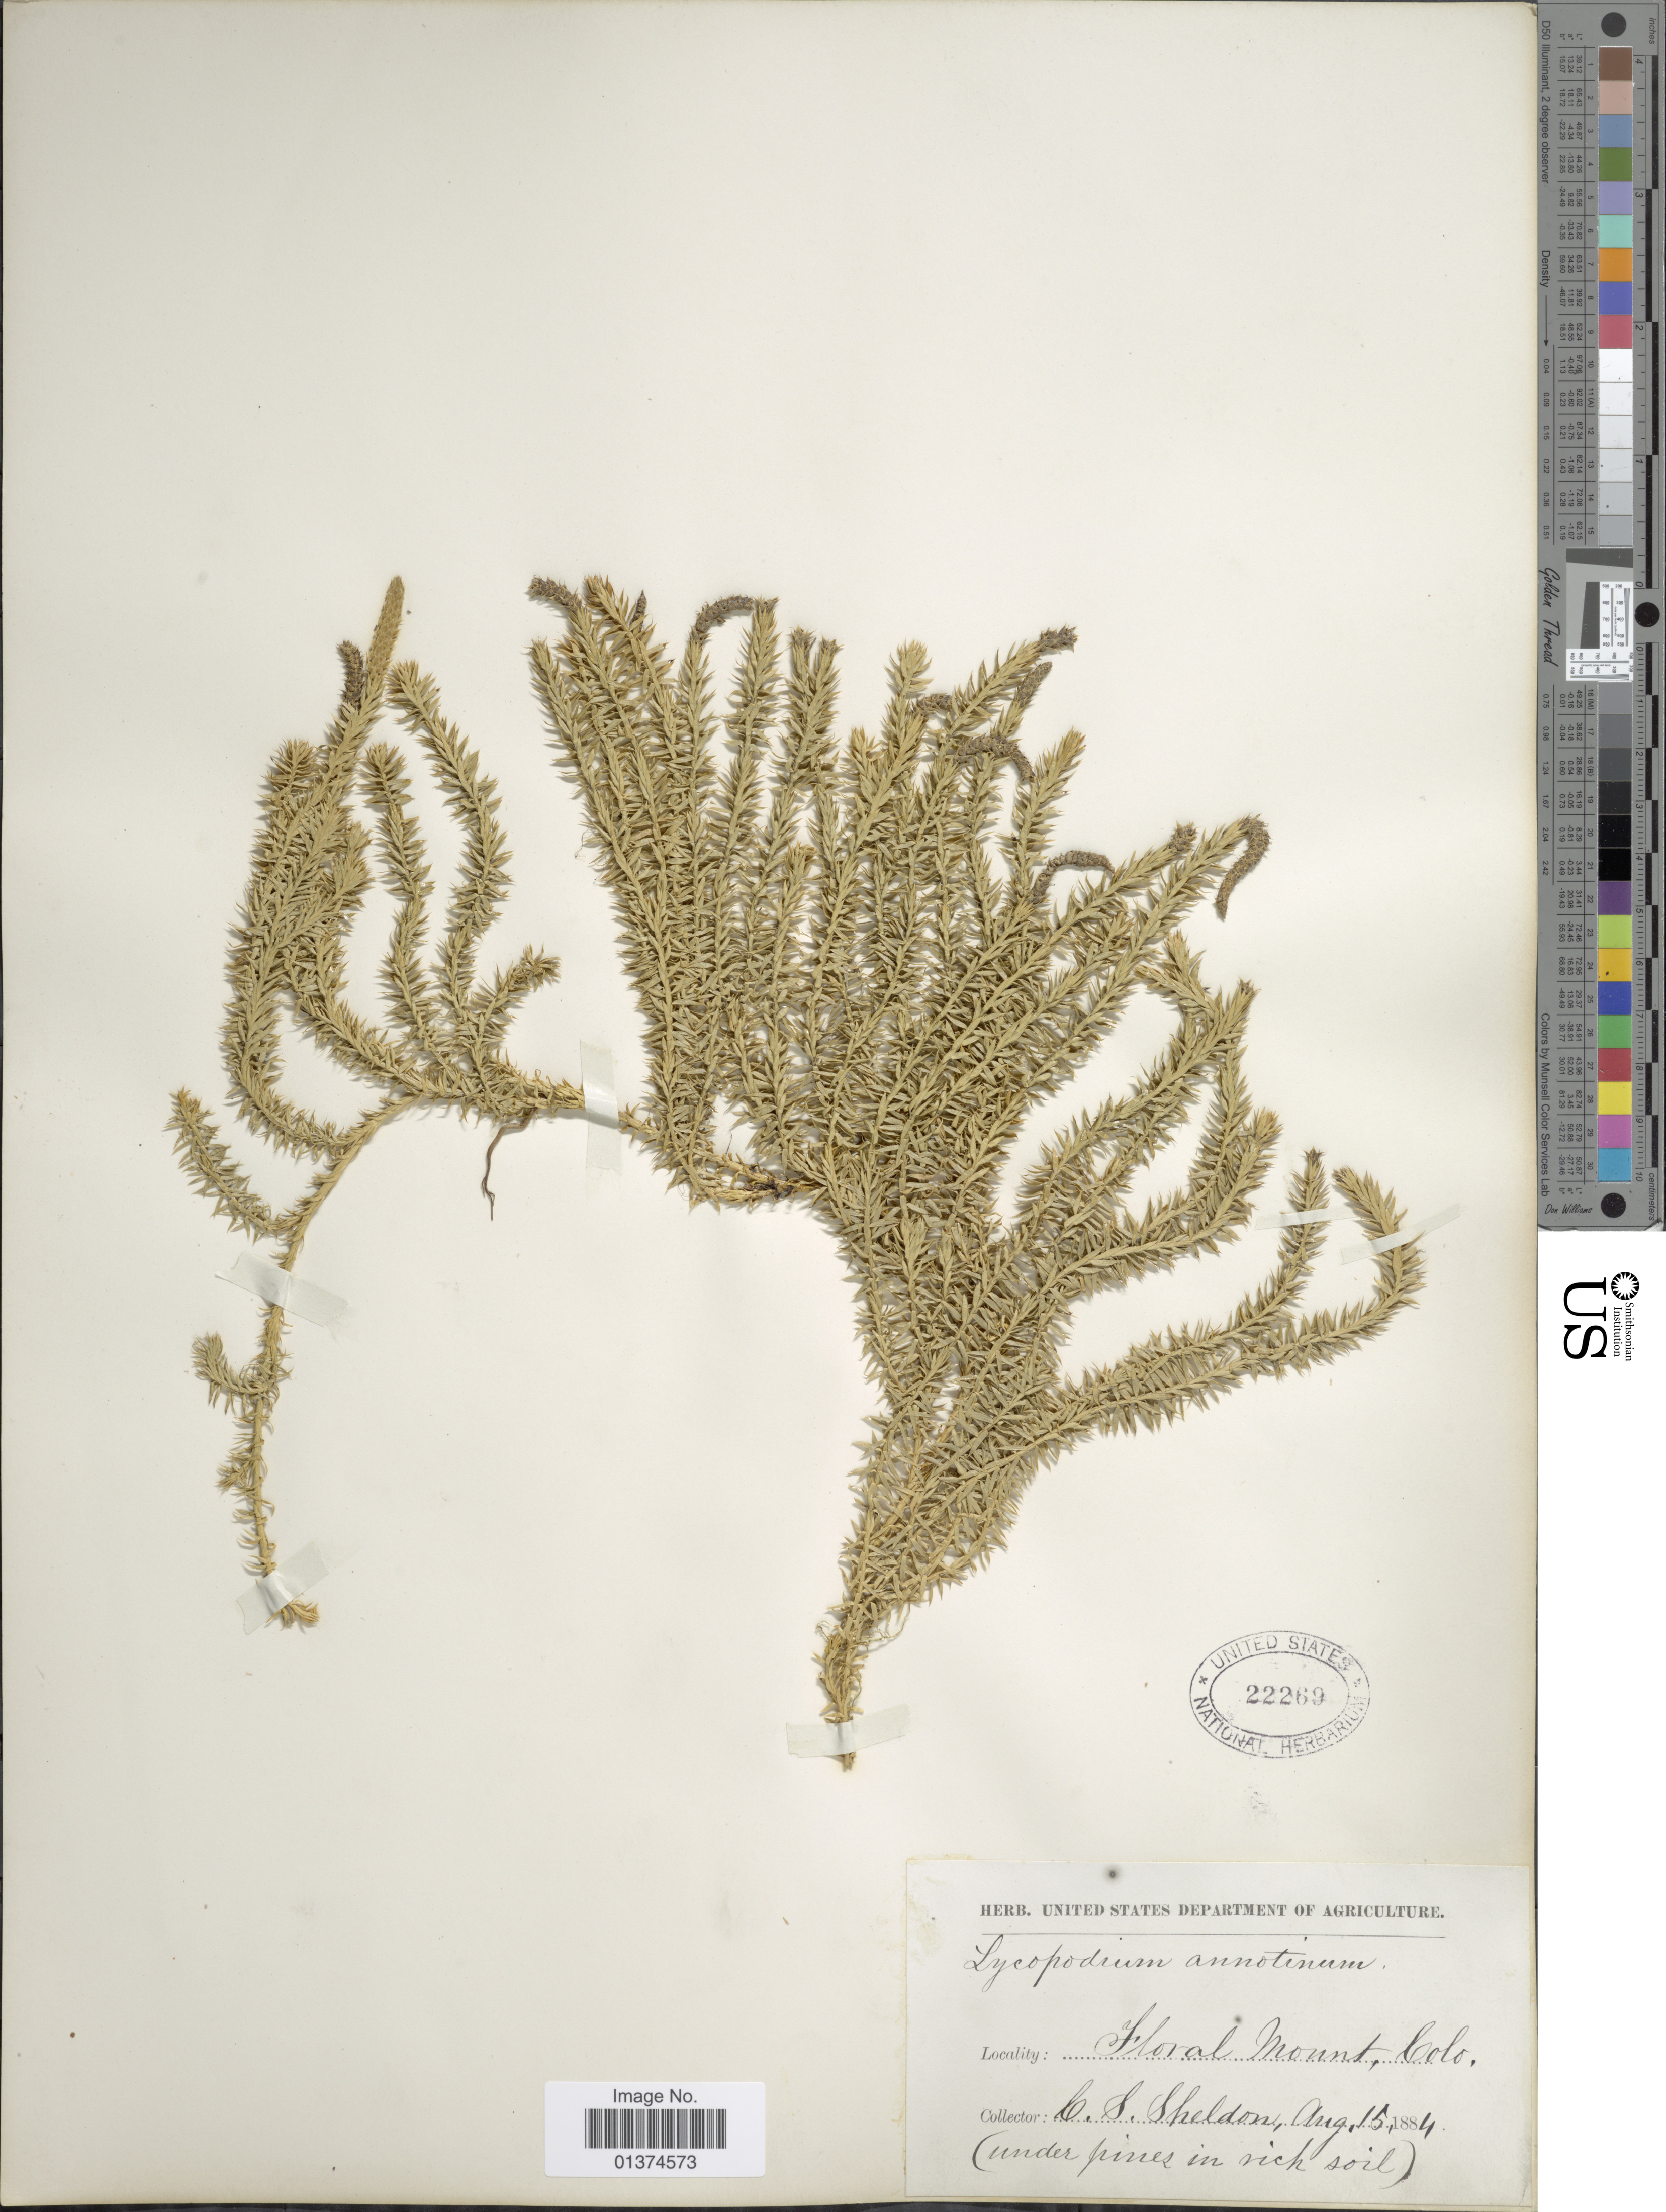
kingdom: Plantae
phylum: Tracheophyta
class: Lycopodiopsida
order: Lycopodiales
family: Lycopodiaceae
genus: Spinulum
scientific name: Spinulum annotinum subsp. annotinum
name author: (L.) A. Haines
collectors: C. S. Sheldon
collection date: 1884-08-15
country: United States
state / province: Colorado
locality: Floral Mount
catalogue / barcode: US 22269